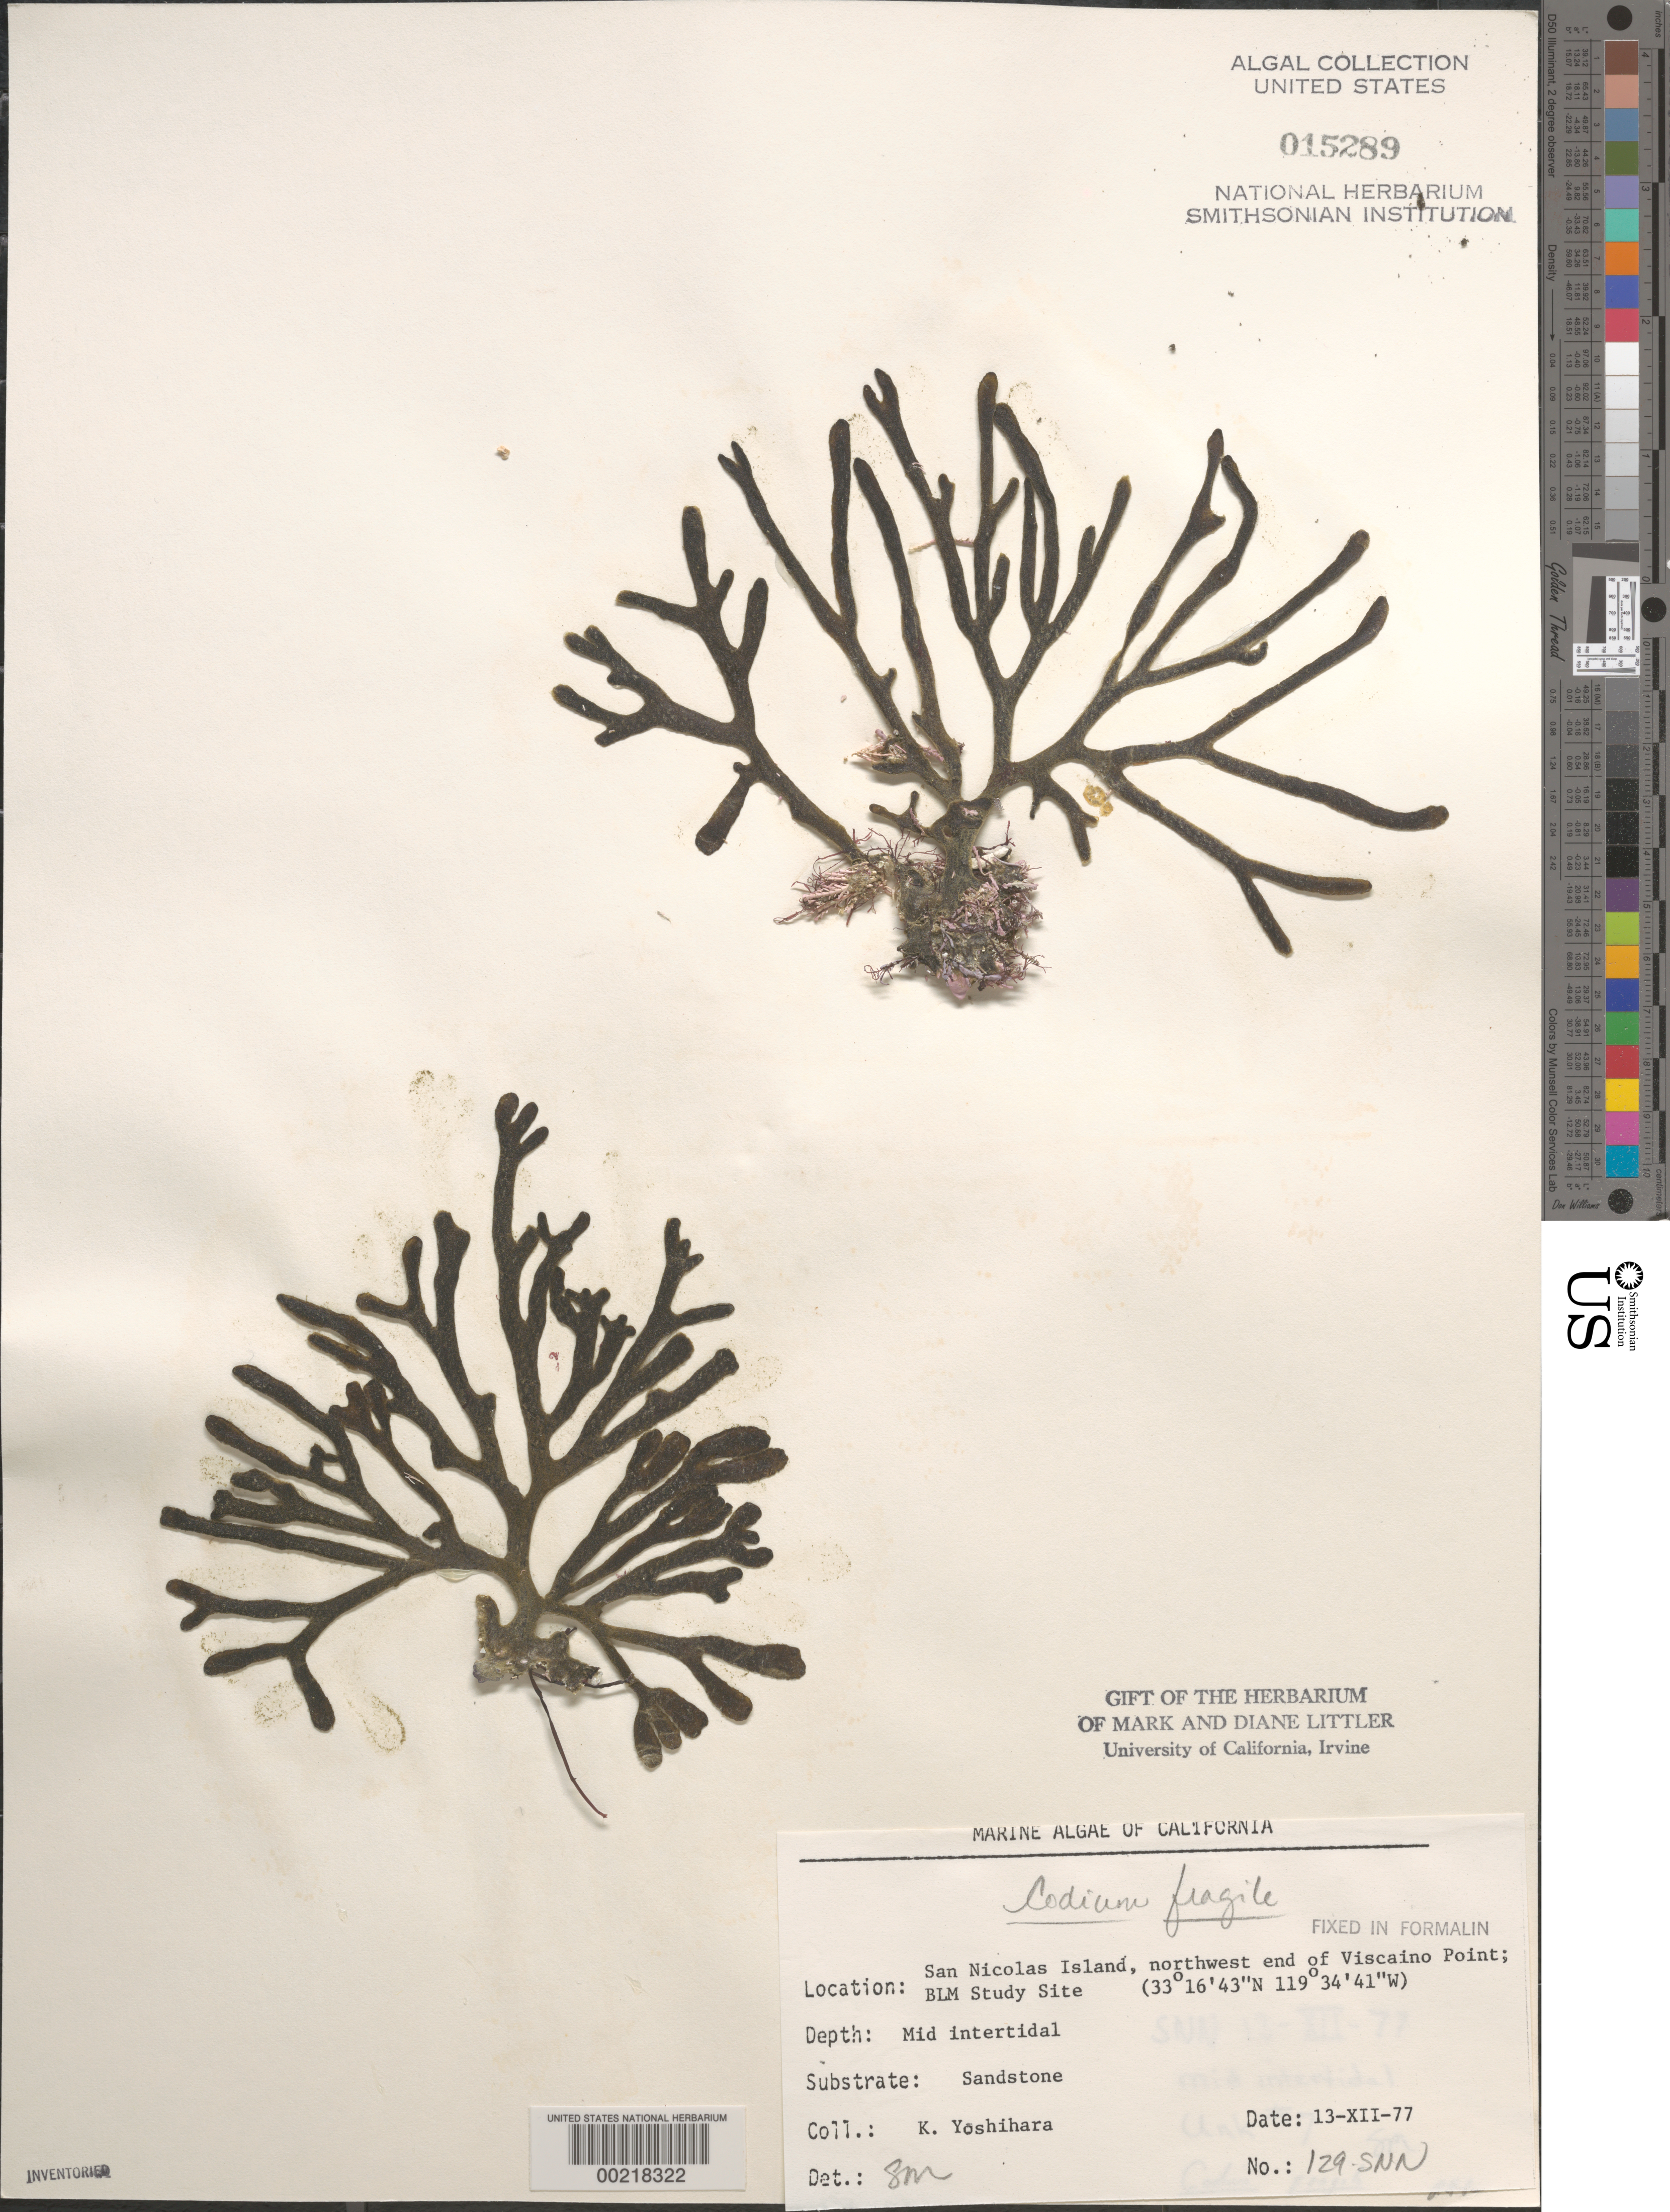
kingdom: Plantae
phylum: Chlorophyta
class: Ulvophyceae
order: Bryopsidales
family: Codiaceae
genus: Codium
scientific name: Codium fragile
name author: (Suringar) P. Hariot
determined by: Murray, S. N.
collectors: K. Yoshihara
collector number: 129-snn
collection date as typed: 13 Dec 1977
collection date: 1977-12-13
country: United States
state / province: California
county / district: Ventura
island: San Nicolas Island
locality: Viscaino Point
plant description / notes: BLM-SOCALBIGHT Rocky Intertidal Survey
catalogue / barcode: US 15289